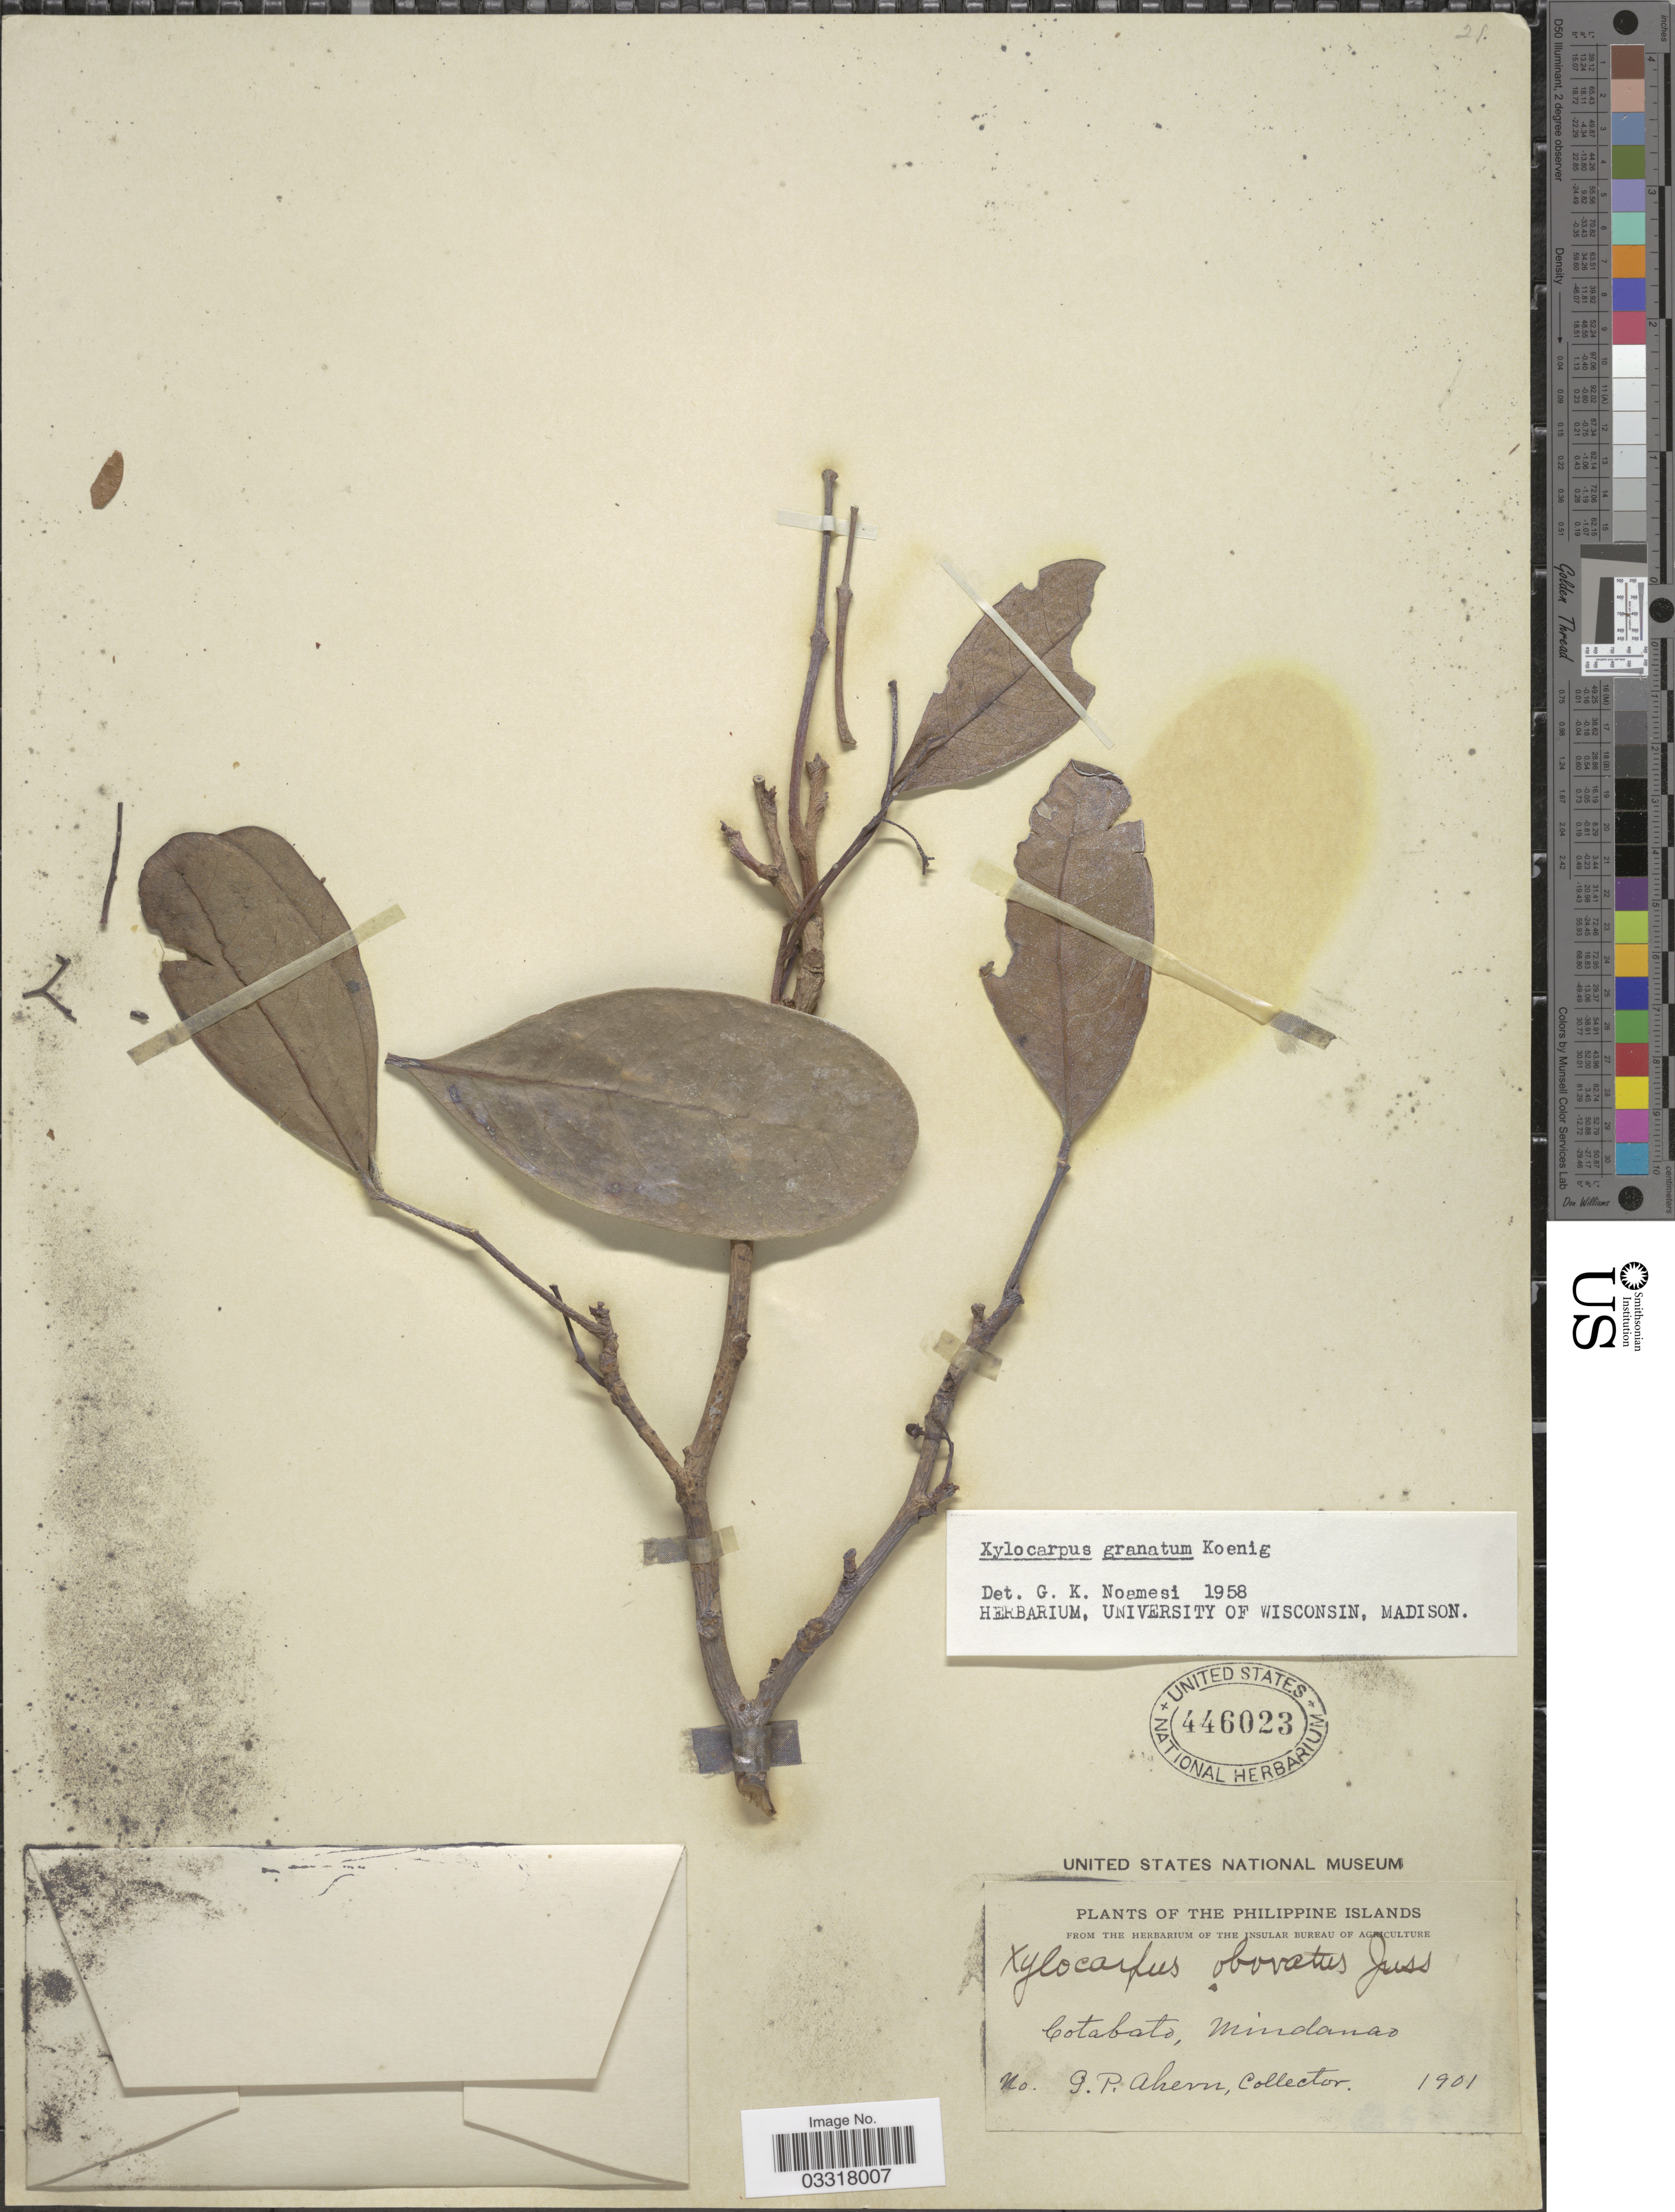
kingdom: Plantae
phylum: Tracheophyta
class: Magnoliopsida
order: Sapindales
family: Meliaceae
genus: Xylocarpus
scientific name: Xylocarpus granatum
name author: J. Koenig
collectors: G. Ahern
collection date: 1901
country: Philippines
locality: Philippine Islands. Cotabato, Mindanao.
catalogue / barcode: US 446023